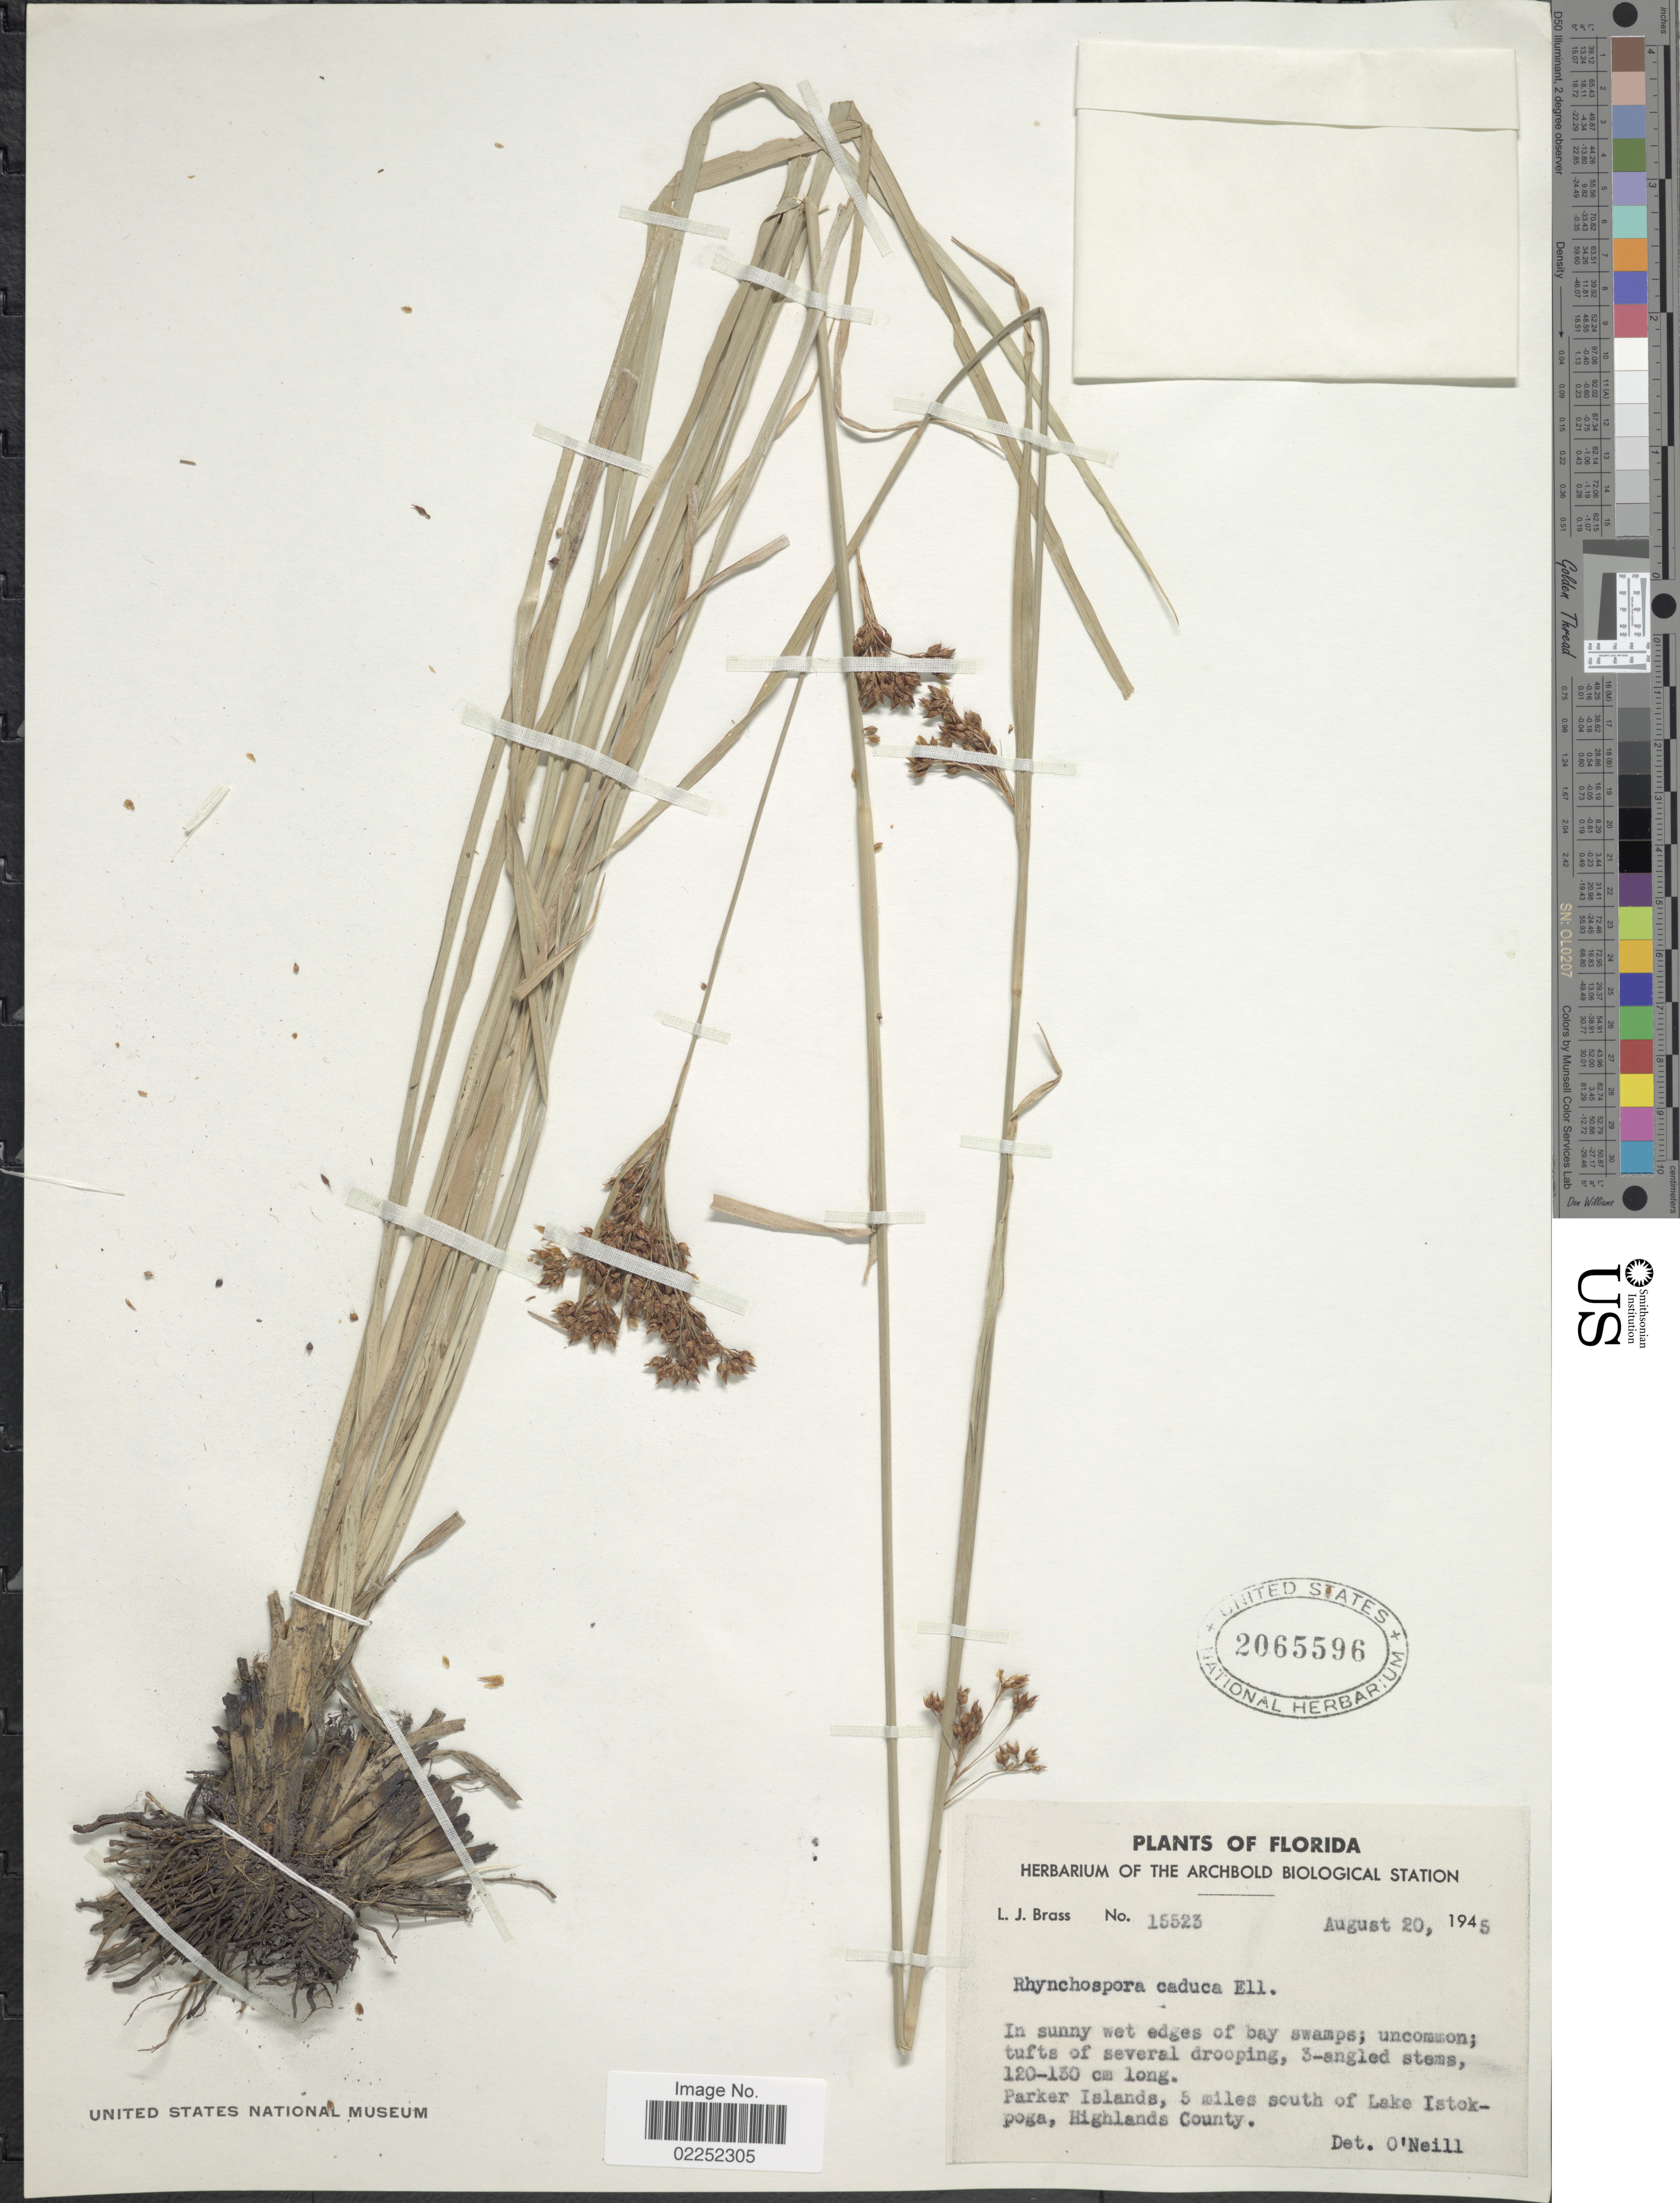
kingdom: Plantae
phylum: Tracheophyta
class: Liliopsida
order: Poales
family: Cyperaceae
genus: Rhynchospora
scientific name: Rhynchospora caduca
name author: Elliott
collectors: L. J. Brass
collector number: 15523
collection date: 1945-08-20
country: United States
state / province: Florida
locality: In sunny wet edge of bay swmps; Parker Islands, 5 miles south of Lake Istokpoga, Highlands County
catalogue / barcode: US 2065596